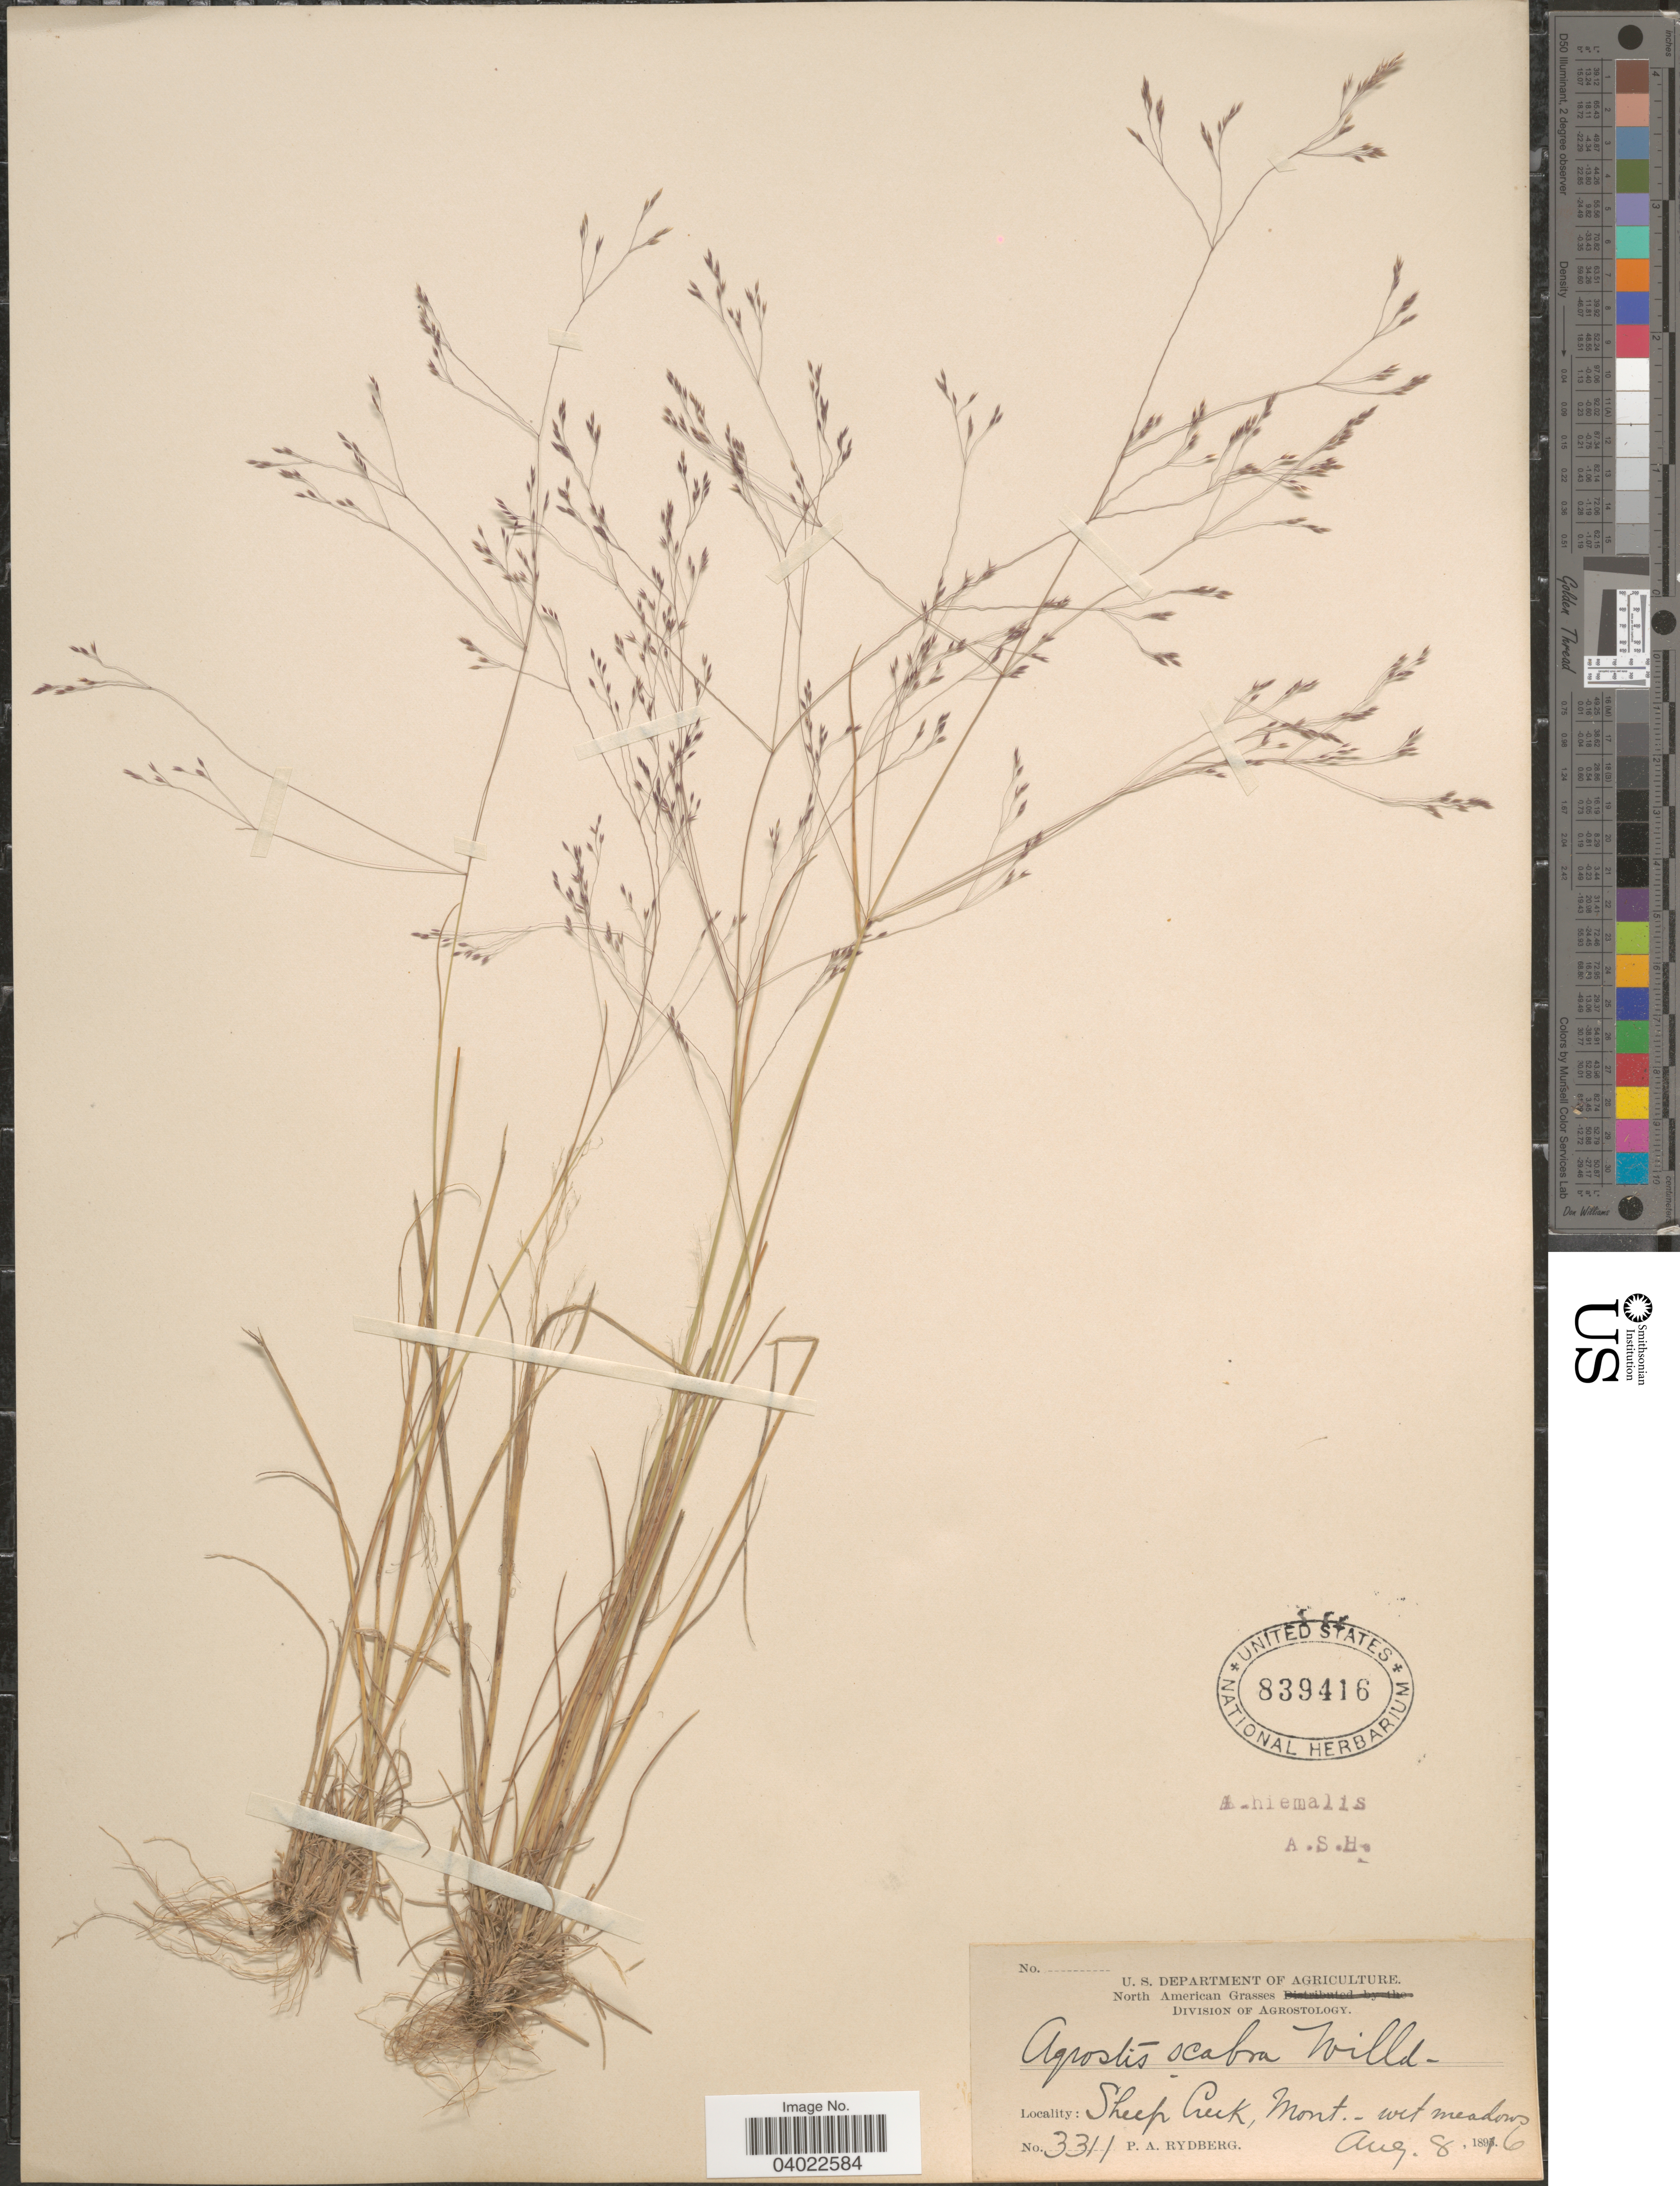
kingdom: Plantae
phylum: Tracheophyta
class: Liliopsida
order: Poales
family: Poaceae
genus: Agrostis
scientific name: Agrostis scabra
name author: Willd.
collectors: P. A. Rydberg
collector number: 3311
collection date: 1896-08-08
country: United States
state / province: Montana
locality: Sheep Creek.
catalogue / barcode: US 839416